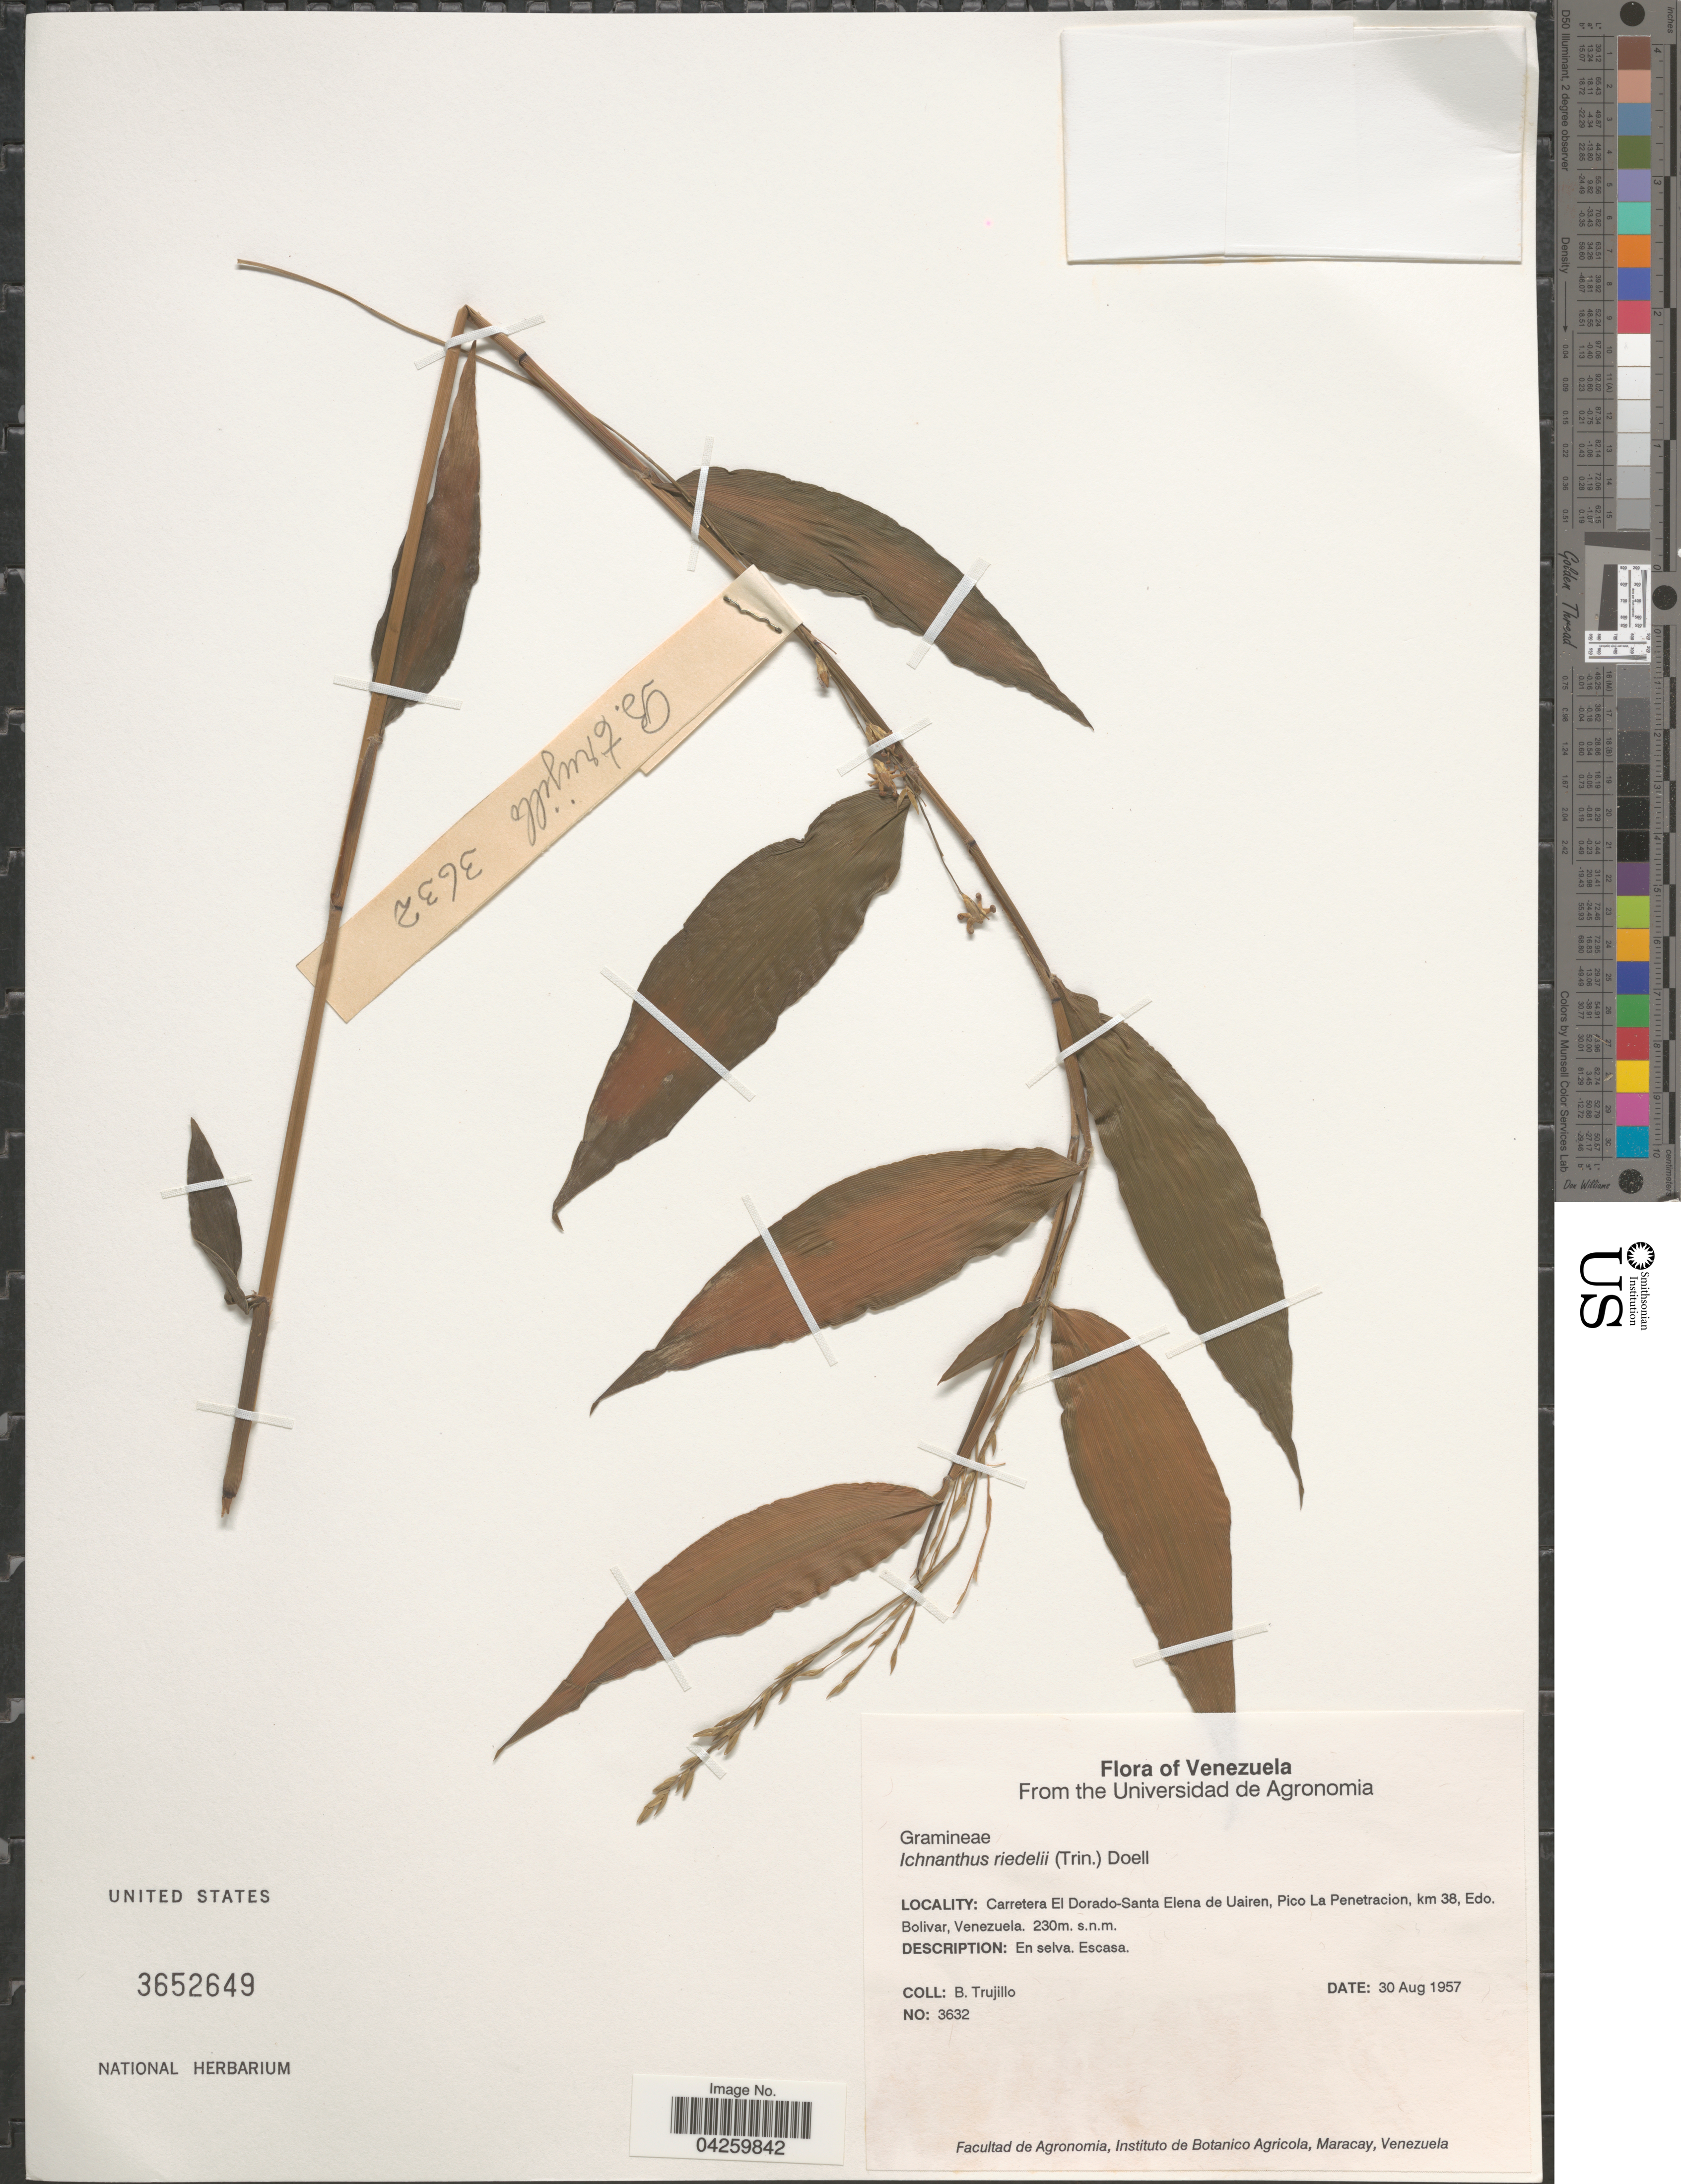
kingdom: Plantae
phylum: Tracheophyta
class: Liliopsida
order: Poales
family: Poaceae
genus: Ichnanthus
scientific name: Ichnanthus riedelii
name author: (Trin.) Döll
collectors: B. Trujillo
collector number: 3632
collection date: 1957-08-30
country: Venezuela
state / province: Bolivar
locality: Carretera El Dorado-Santa Elena de Uairen, Pico La Penetracion, km 38.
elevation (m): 230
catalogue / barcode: US 3652649